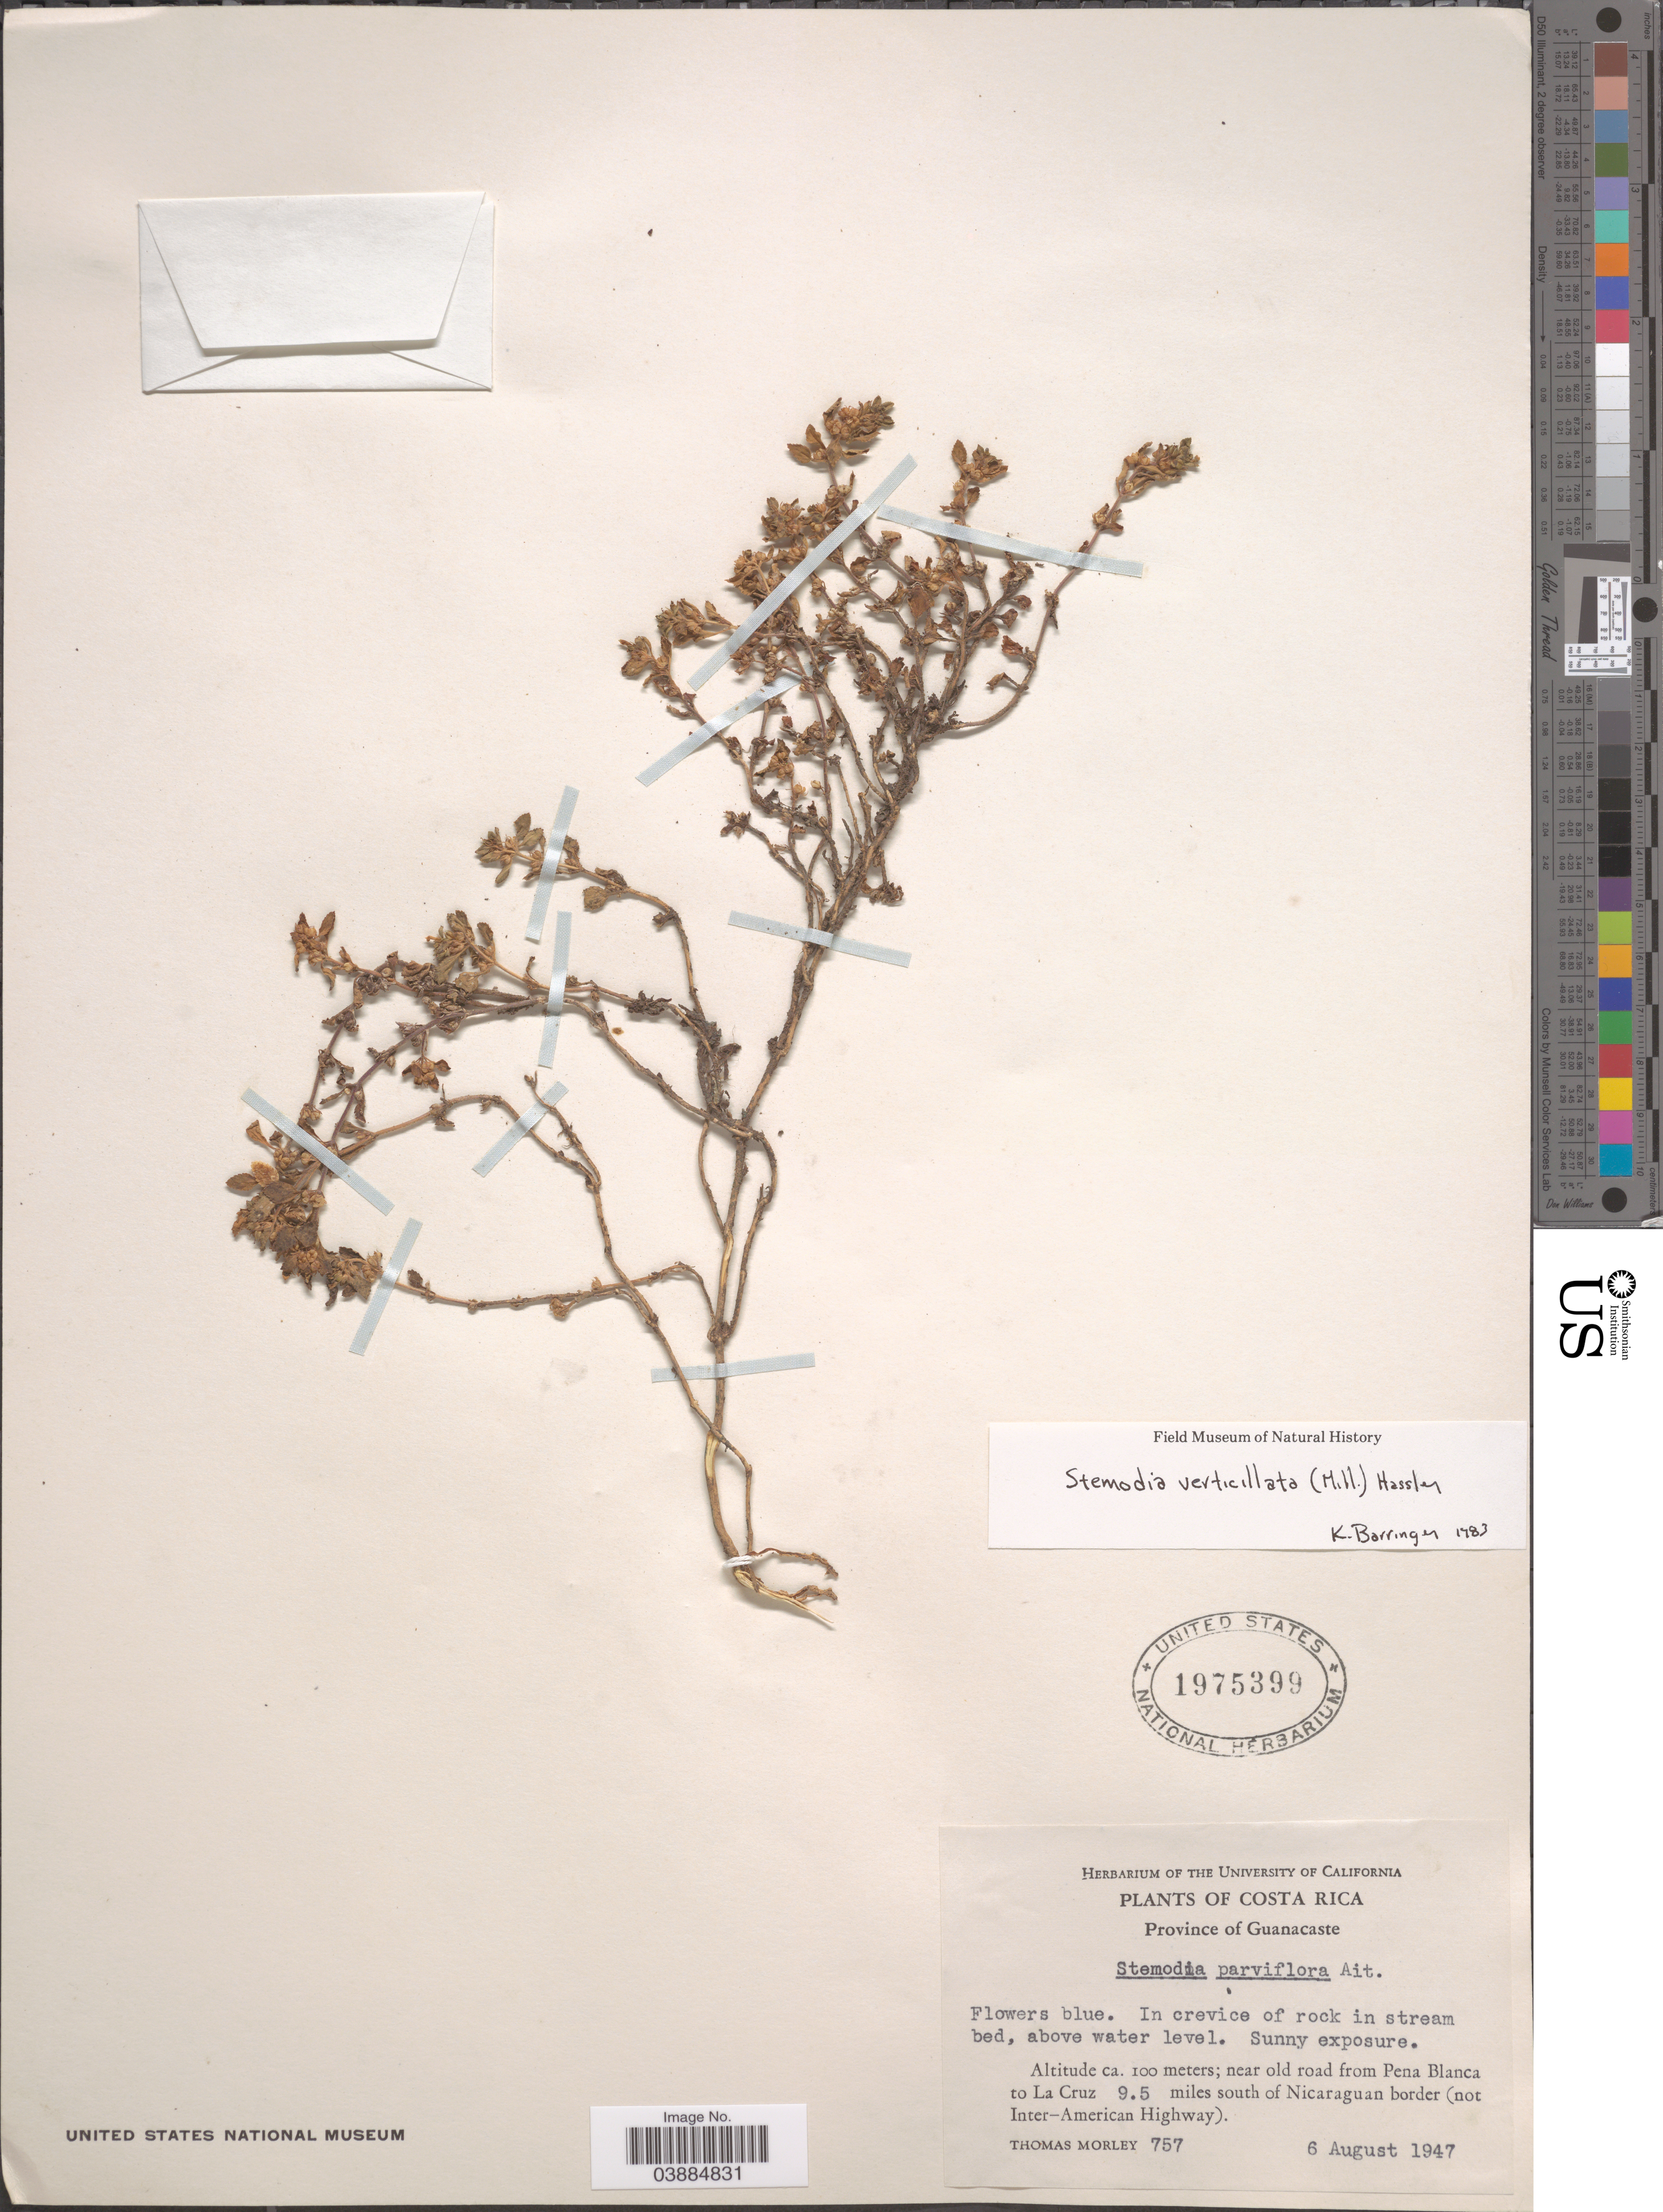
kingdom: Plantae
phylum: Tracheophyta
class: Magnoliopsida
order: Lamiales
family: Plantaginaceae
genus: Stemodia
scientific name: Stemodia verticillata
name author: (Mill.) Hassl.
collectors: T. Morley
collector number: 757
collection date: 1947-08-06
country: Costa Rica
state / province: Guanacaste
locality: Near old road from Pena Blanca to La Cruz 9.5 miles south of Nicaraguan border (not Inter-American Highway).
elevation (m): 100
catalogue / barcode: US 1975399